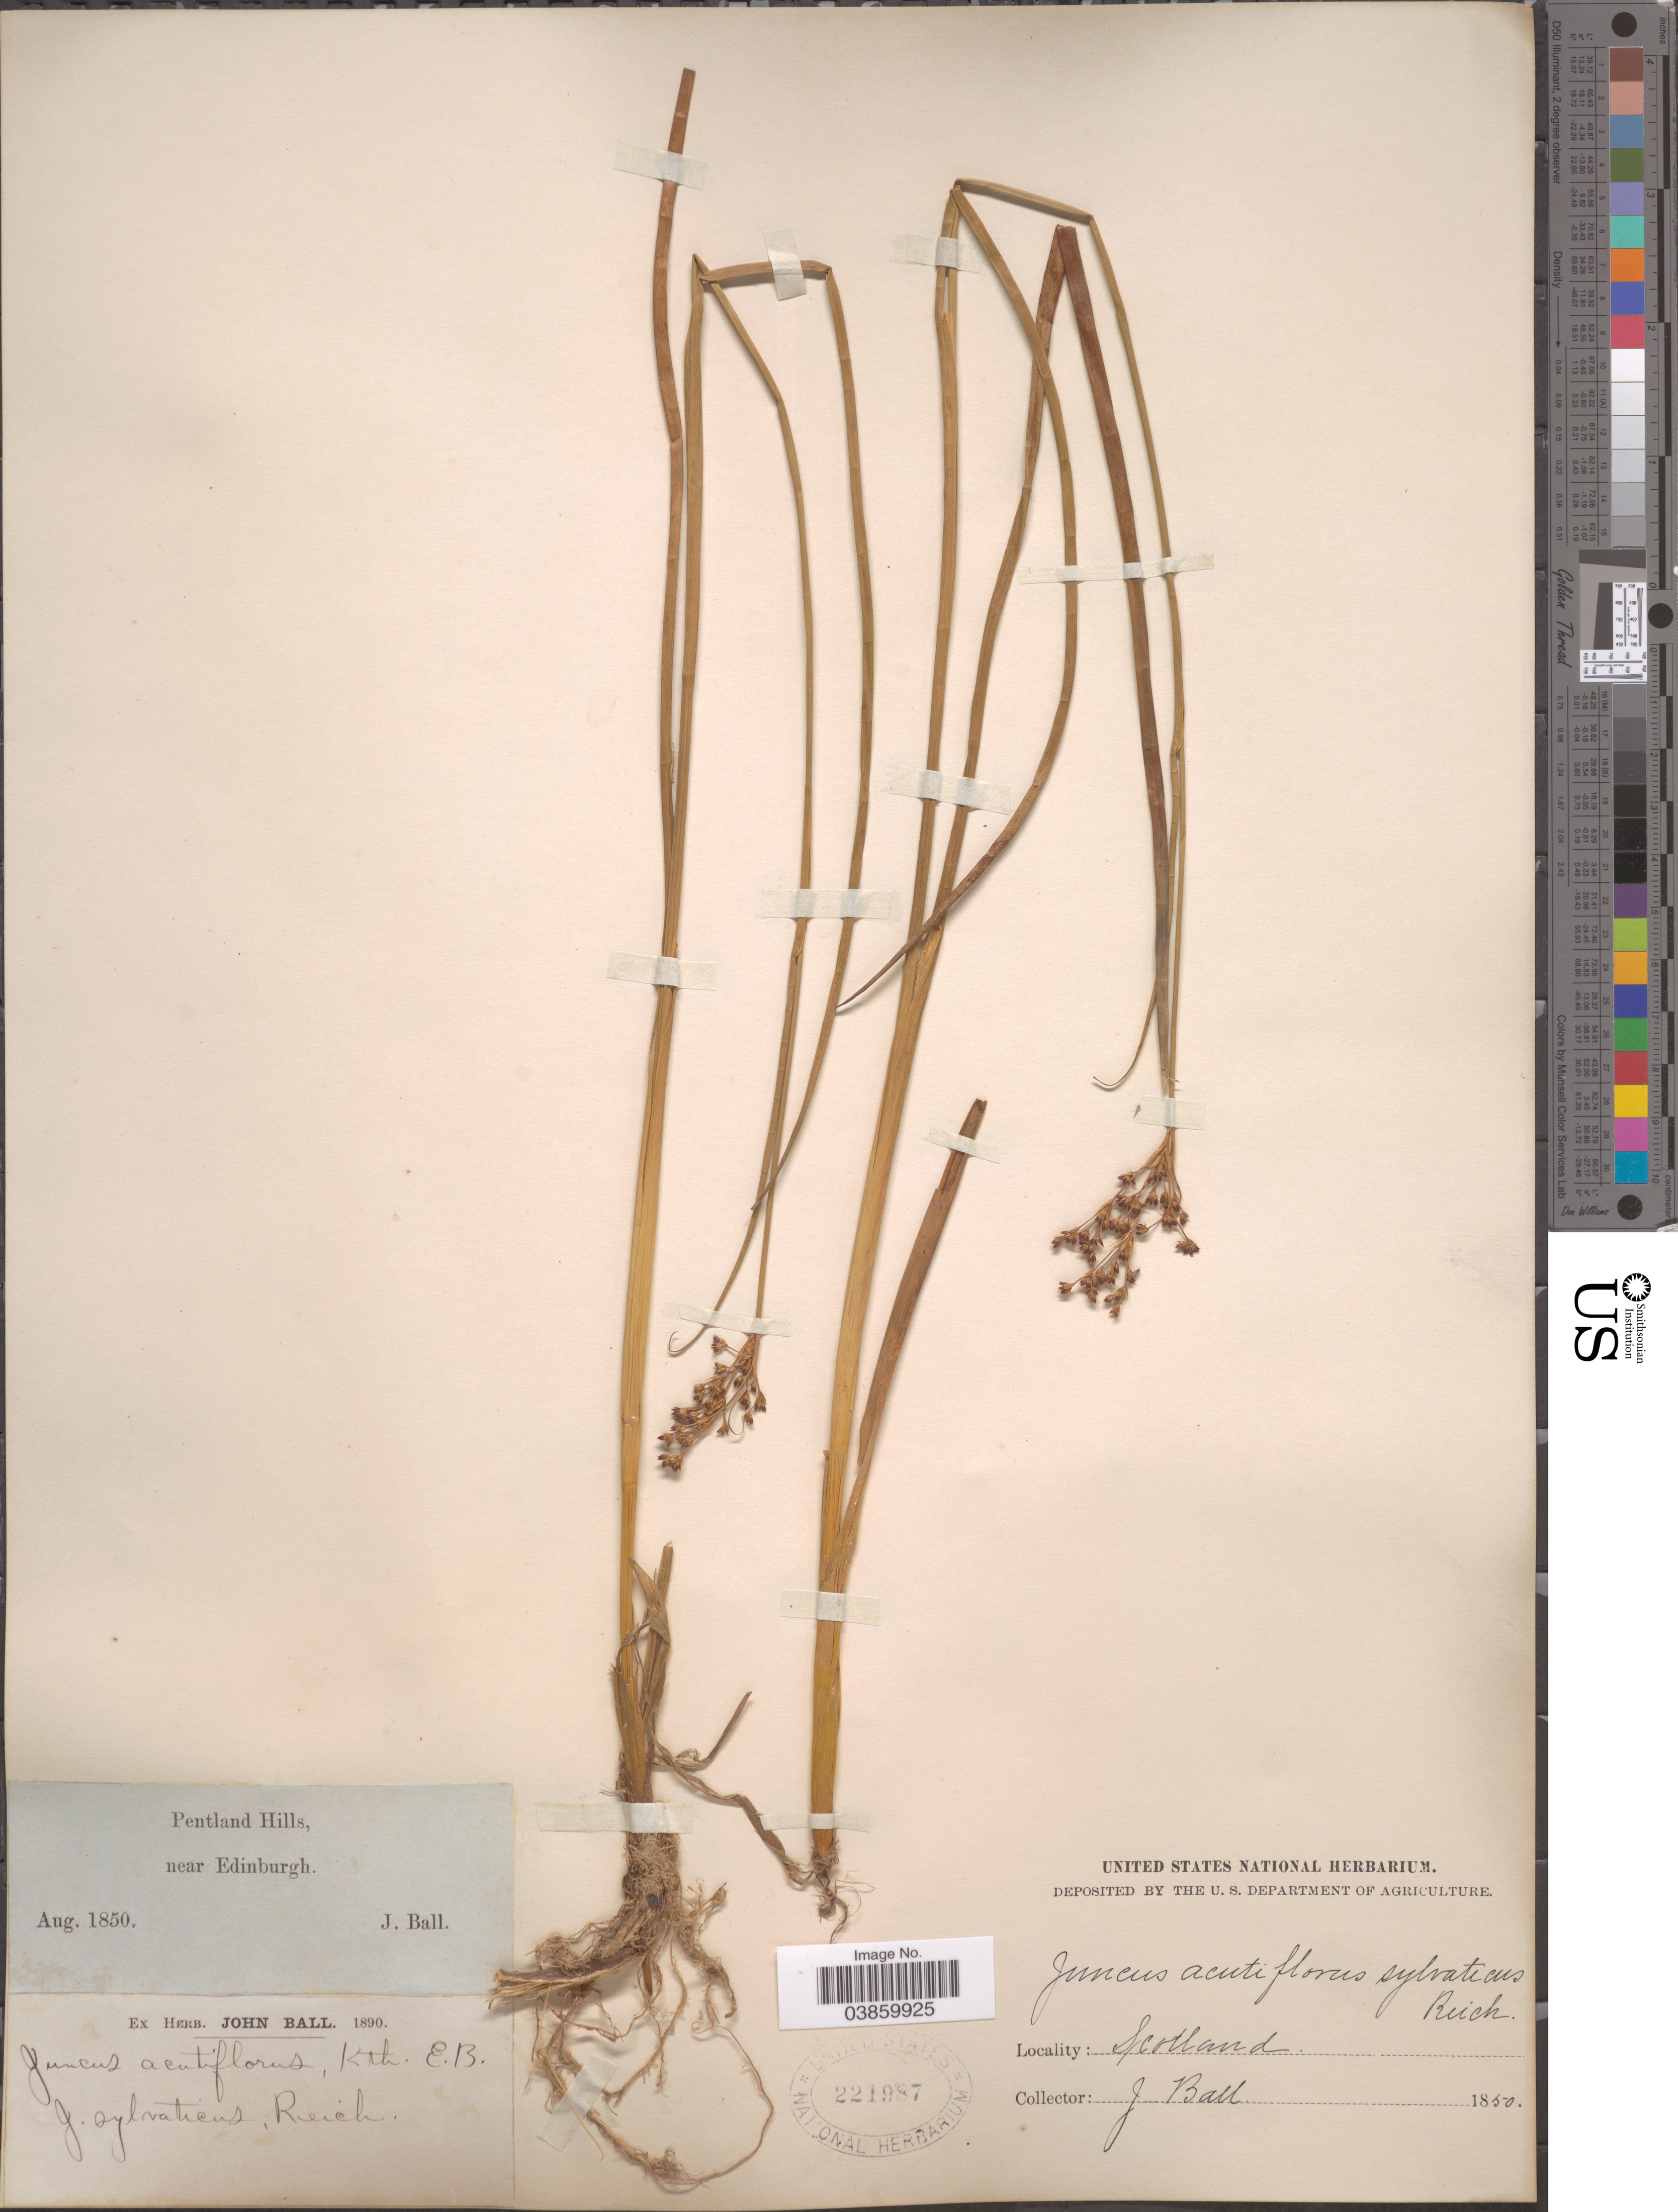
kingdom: Plantae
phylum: Tracheophyta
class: Liliopsida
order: Poales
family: Juncaceae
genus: Juncus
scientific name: Juncus acutiflorus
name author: Ehrh. ex Hoffm.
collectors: J. Ball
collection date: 1850-08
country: United Kingdom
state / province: Scotland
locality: Pentland Hills, near Edinburgh.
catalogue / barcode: US 221987